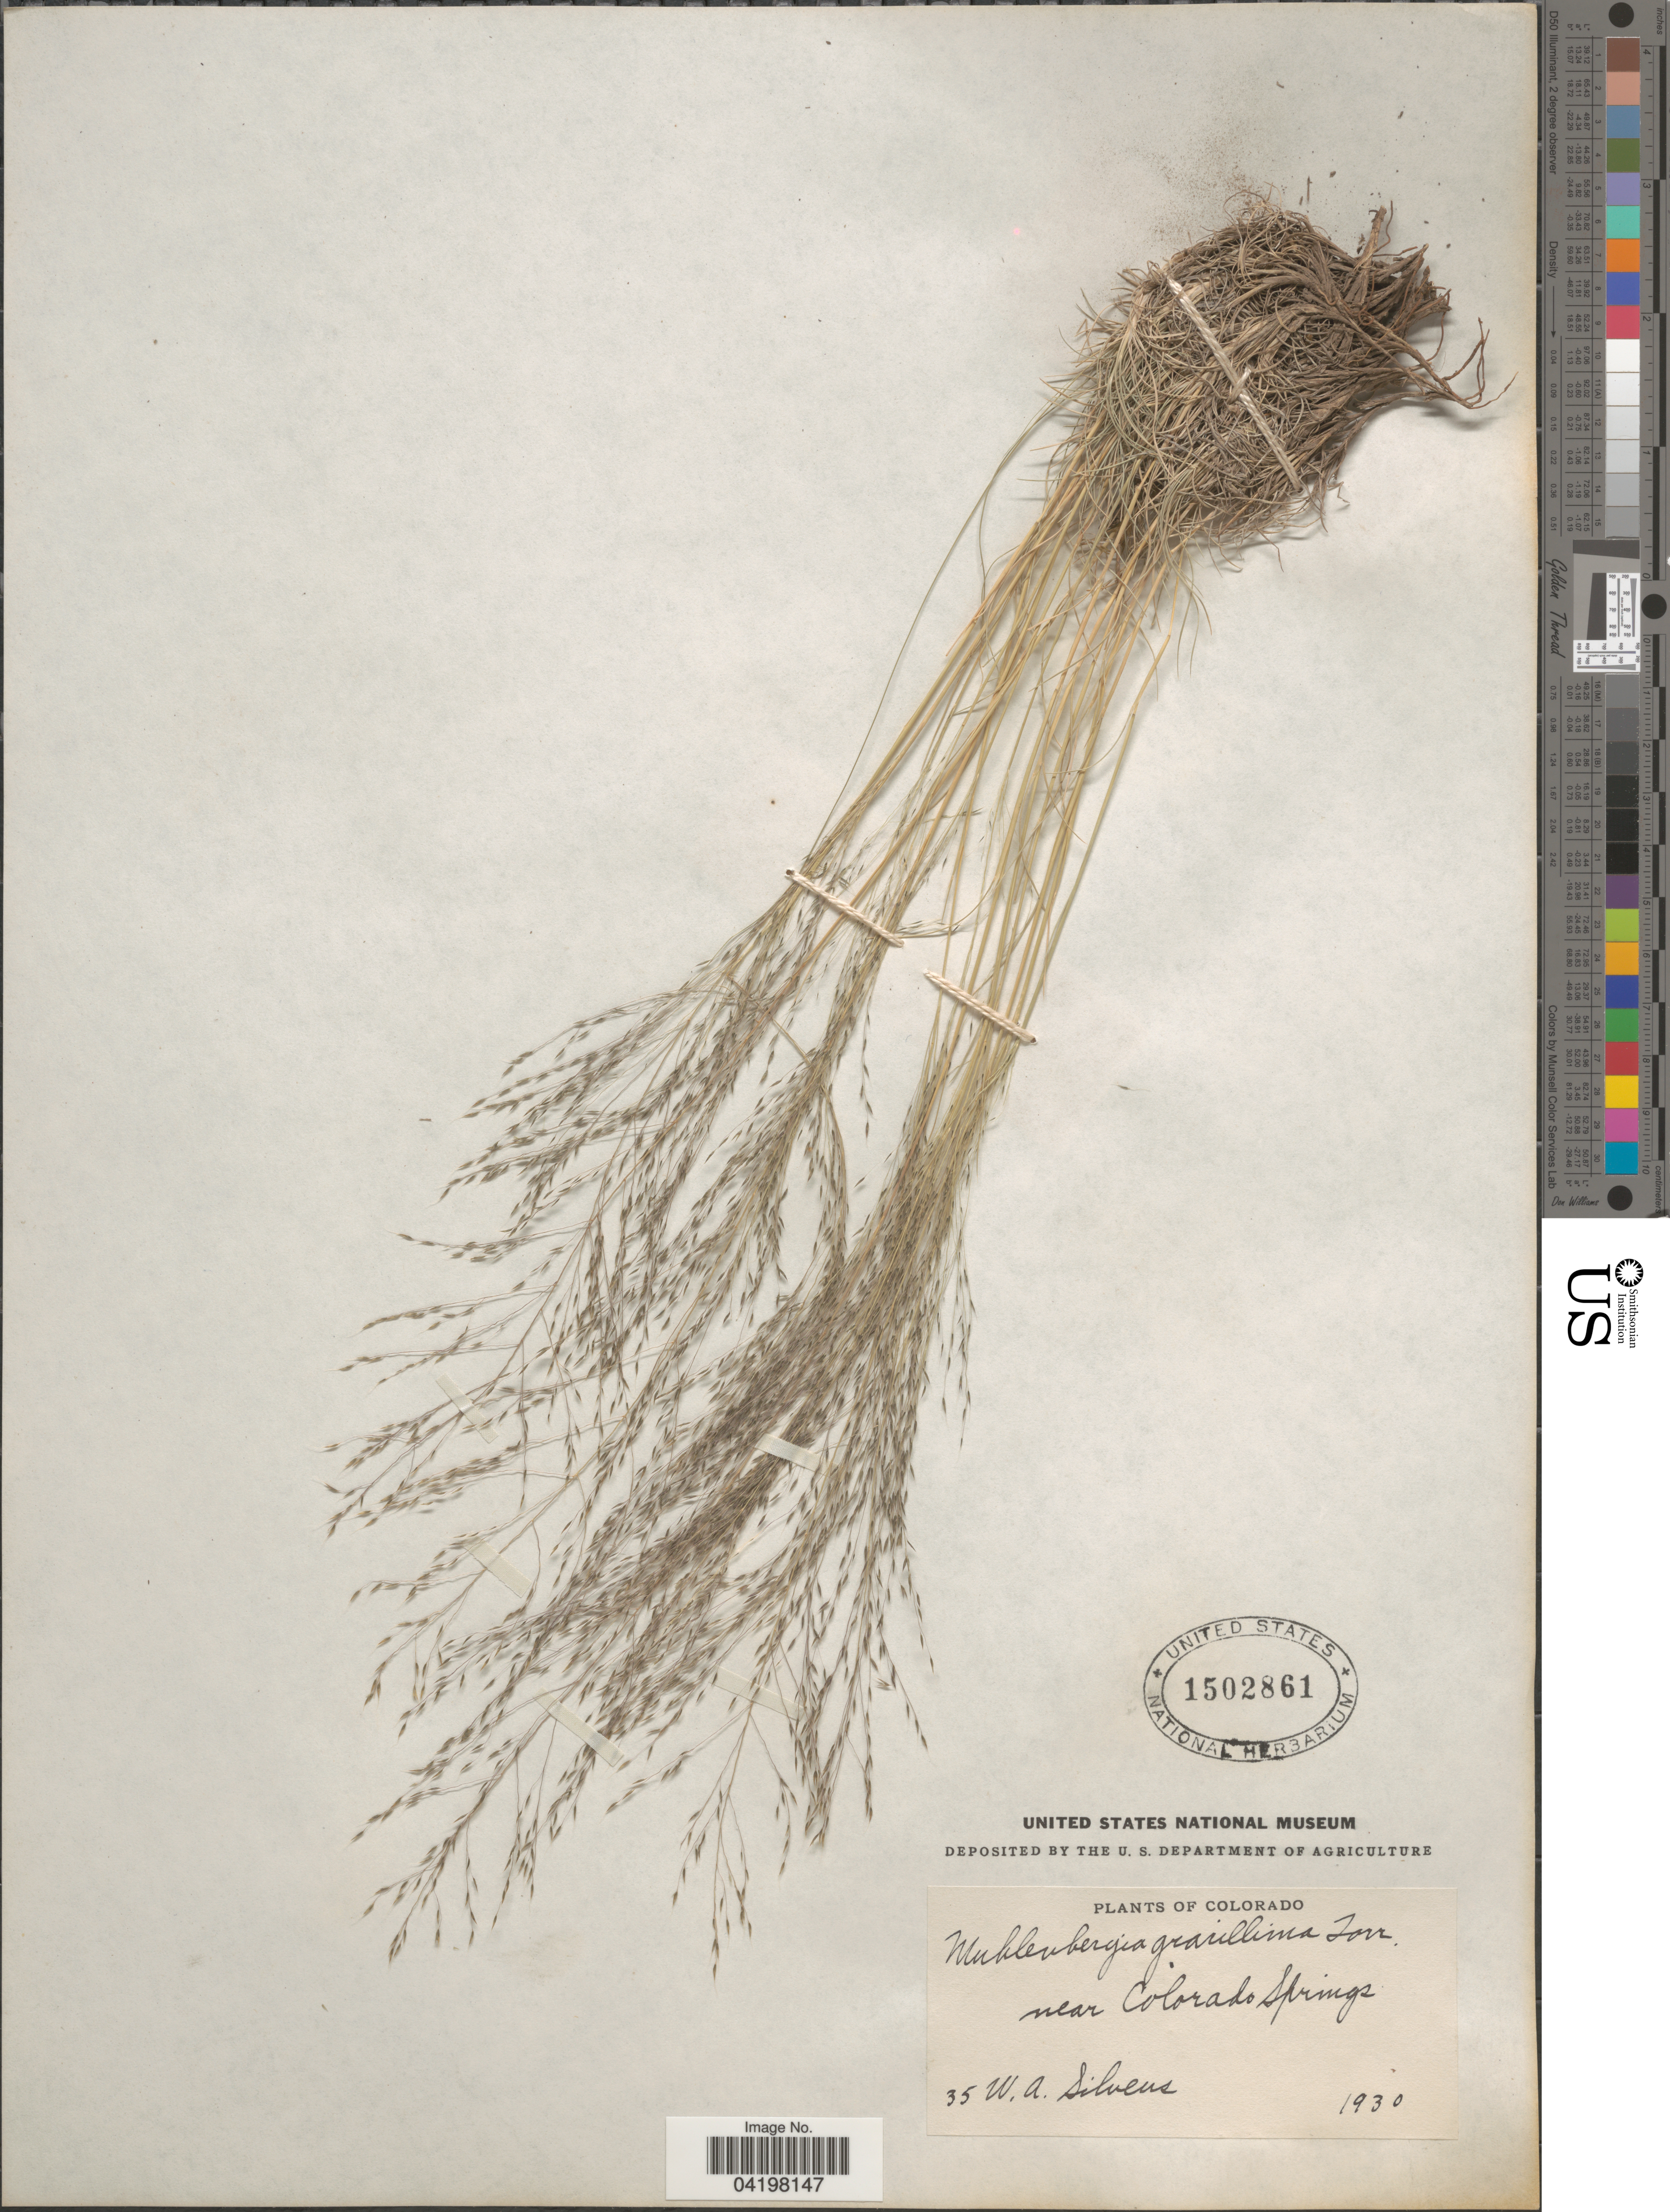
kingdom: Plantae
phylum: Tracheophyta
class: Liliopsida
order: Poales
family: Poaceae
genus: Muhlenbergia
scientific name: Muhlenbergia torreyi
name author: (Kunth) Hitchc. ex Bush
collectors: W. Silveus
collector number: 35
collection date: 1930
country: United States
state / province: Colorado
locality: Near Colorado Springs.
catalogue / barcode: US 1502861